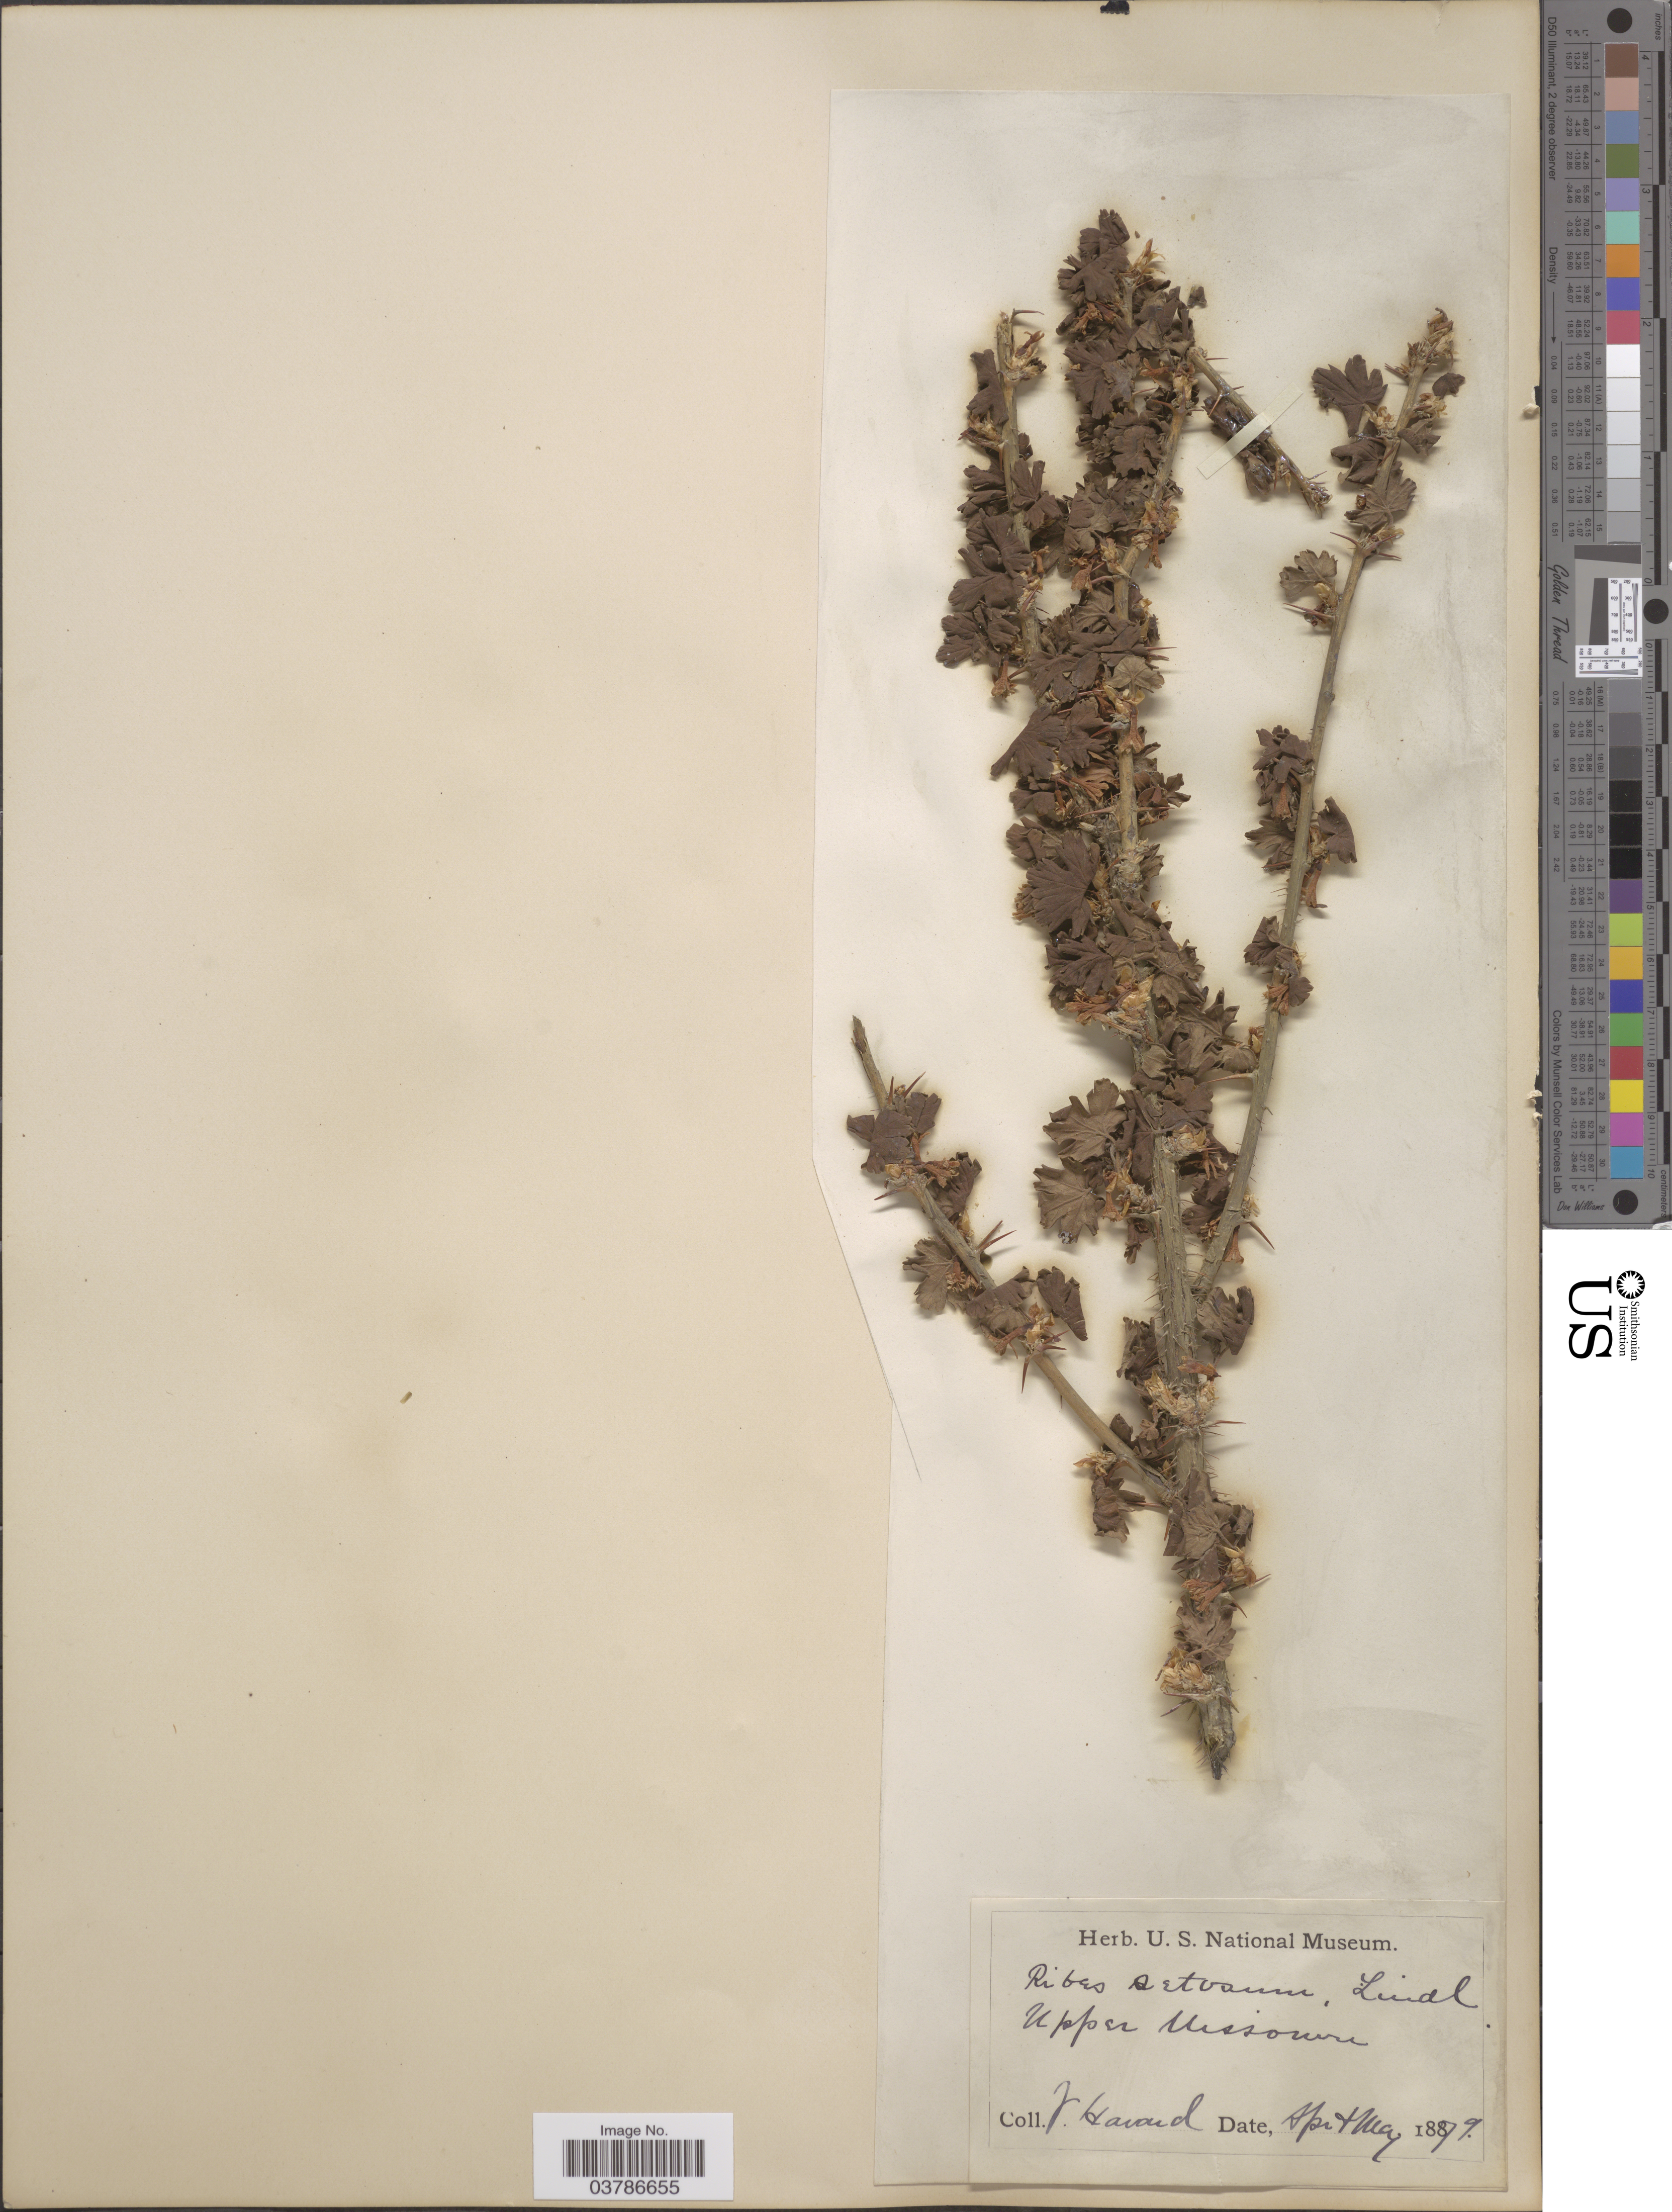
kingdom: Plantae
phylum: Tracheophyta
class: Magnoliopsida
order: Saxifragales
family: Grossulariaceae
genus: Ribes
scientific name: Ribes oxyacanthoides var. setosum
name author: (Lindl.) Dorn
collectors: V. Havard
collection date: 1879-04/1879-05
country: United States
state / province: Missouri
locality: Upper Missouri.